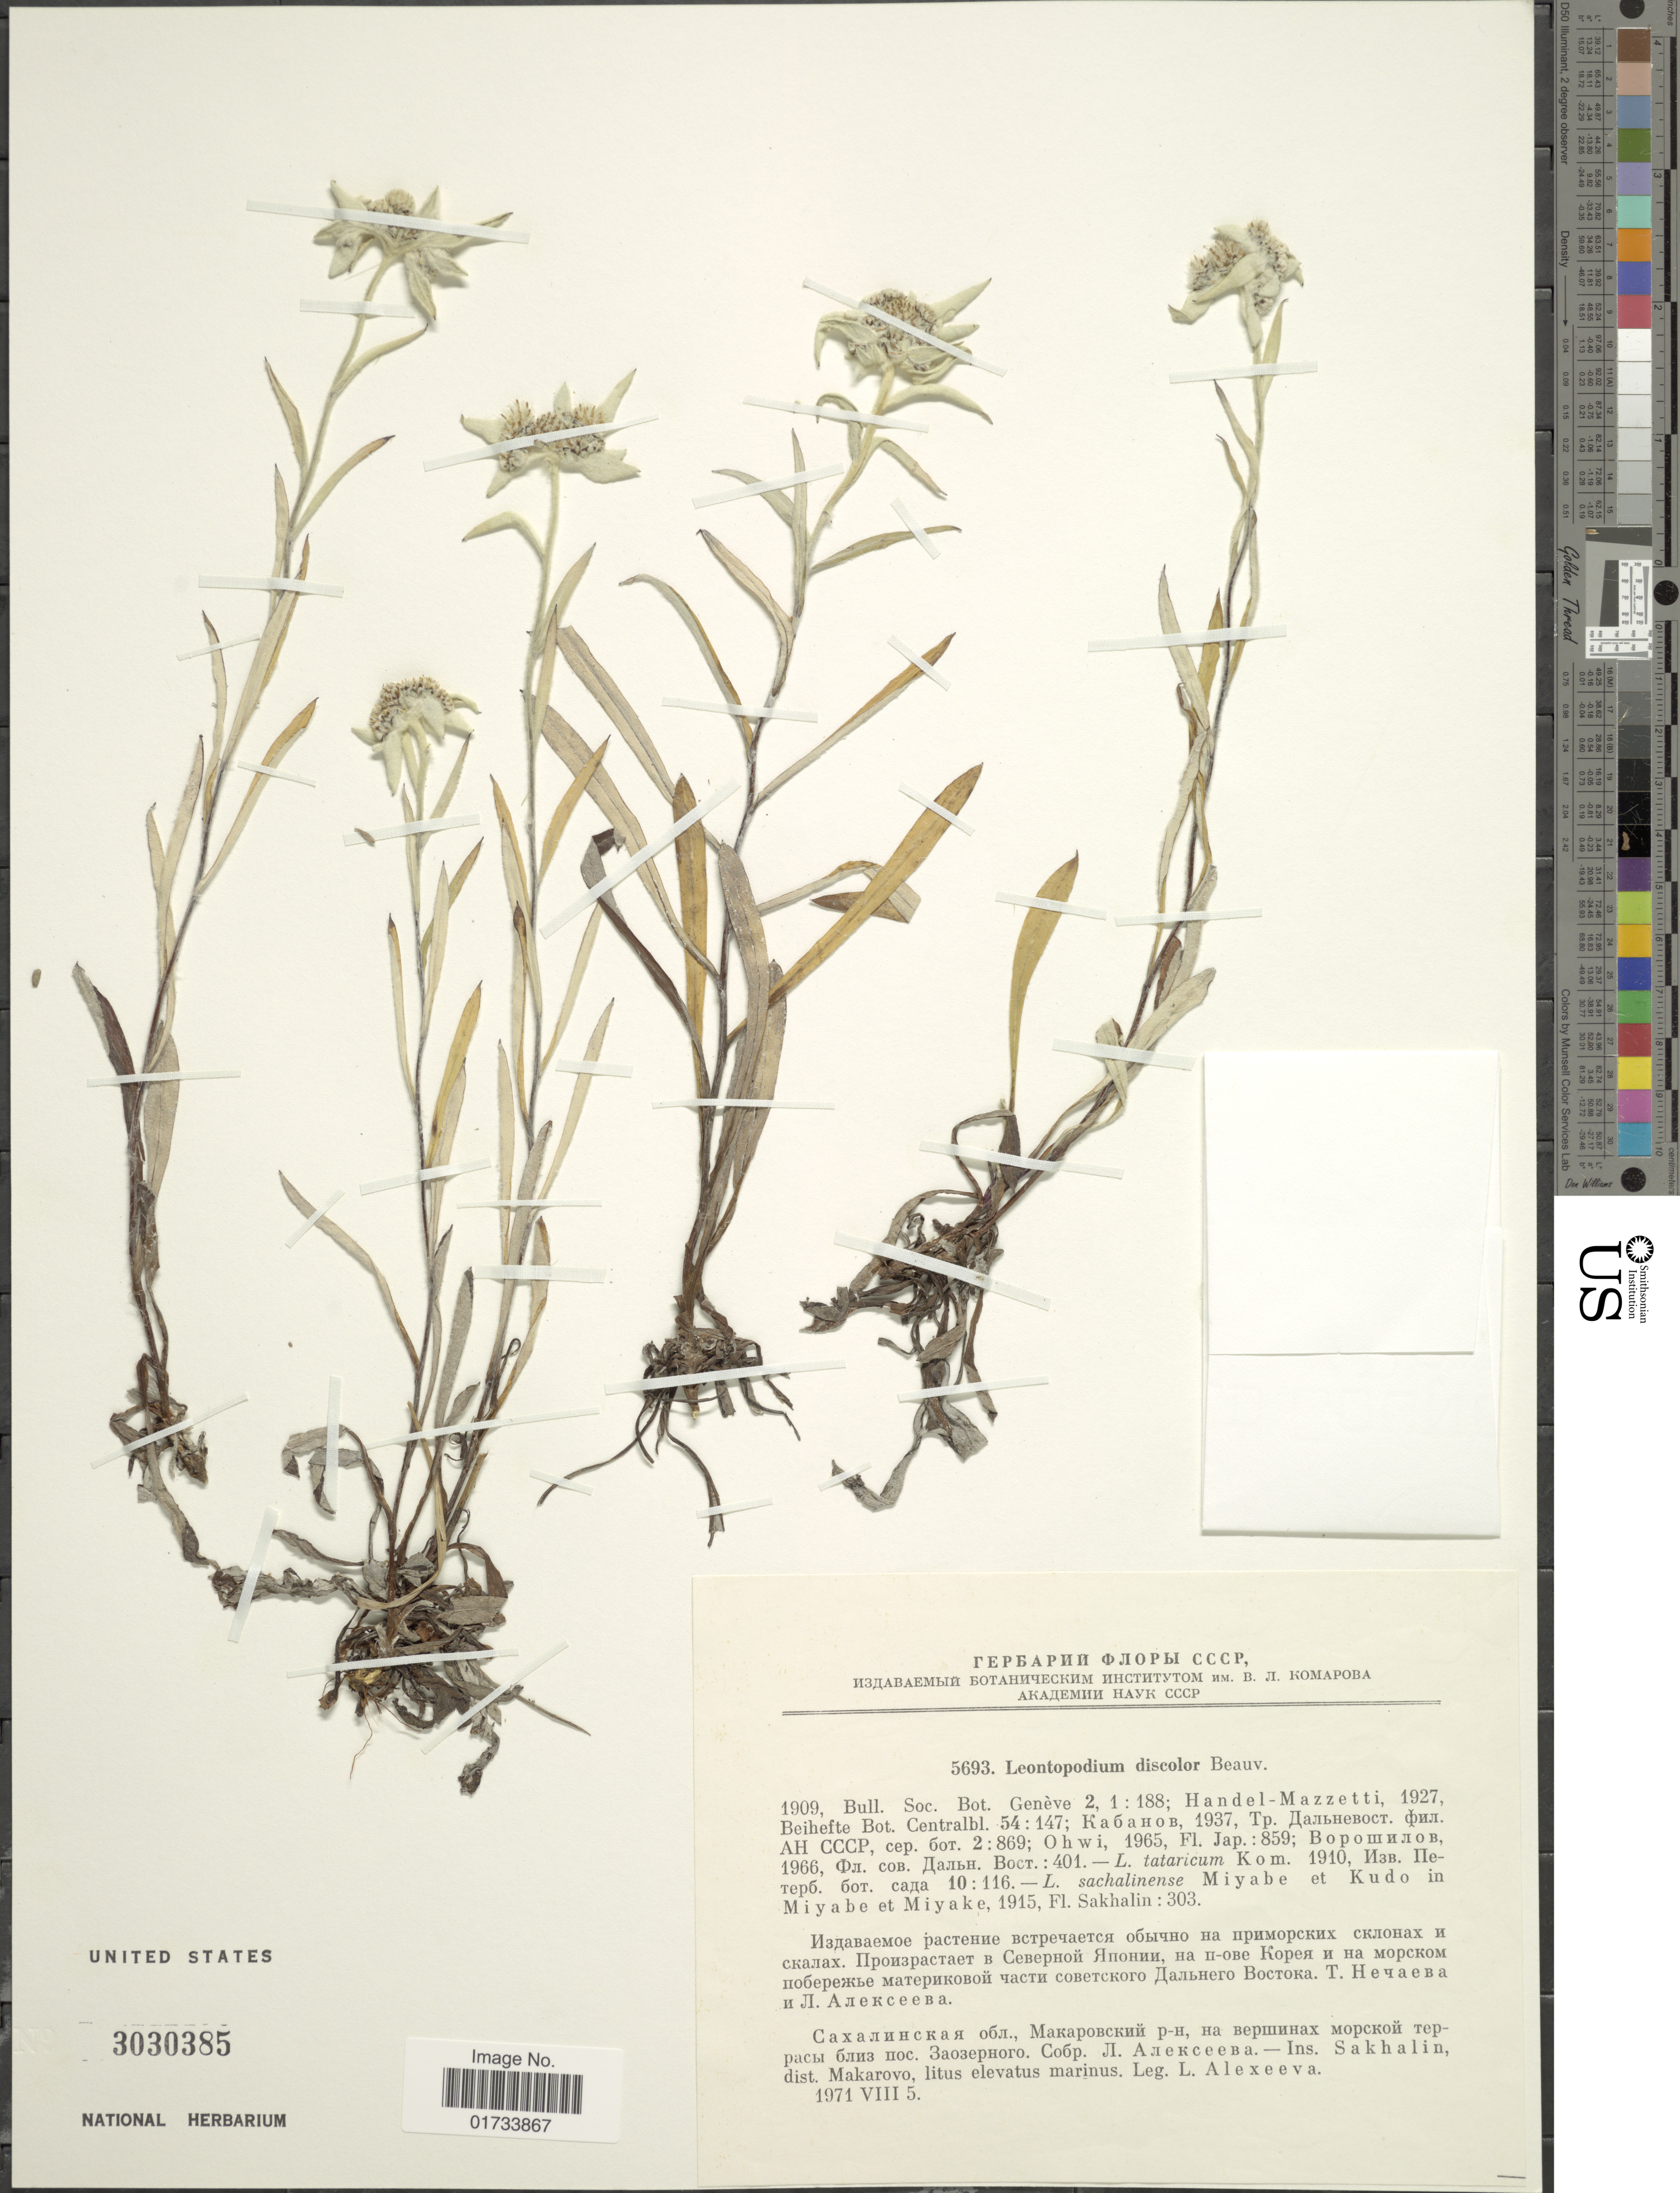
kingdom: Plantae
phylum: Tracheophyta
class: Magnoliopsida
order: Asterales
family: Asteraceae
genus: Leontopodium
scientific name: Leontopodium discolor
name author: Beauverd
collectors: L. Alexeeva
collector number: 5693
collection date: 1971-08-05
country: Russian Federation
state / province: Sakhalin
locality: Dist. Makorovo, litus elevatus marinus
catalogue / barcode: US 3030385